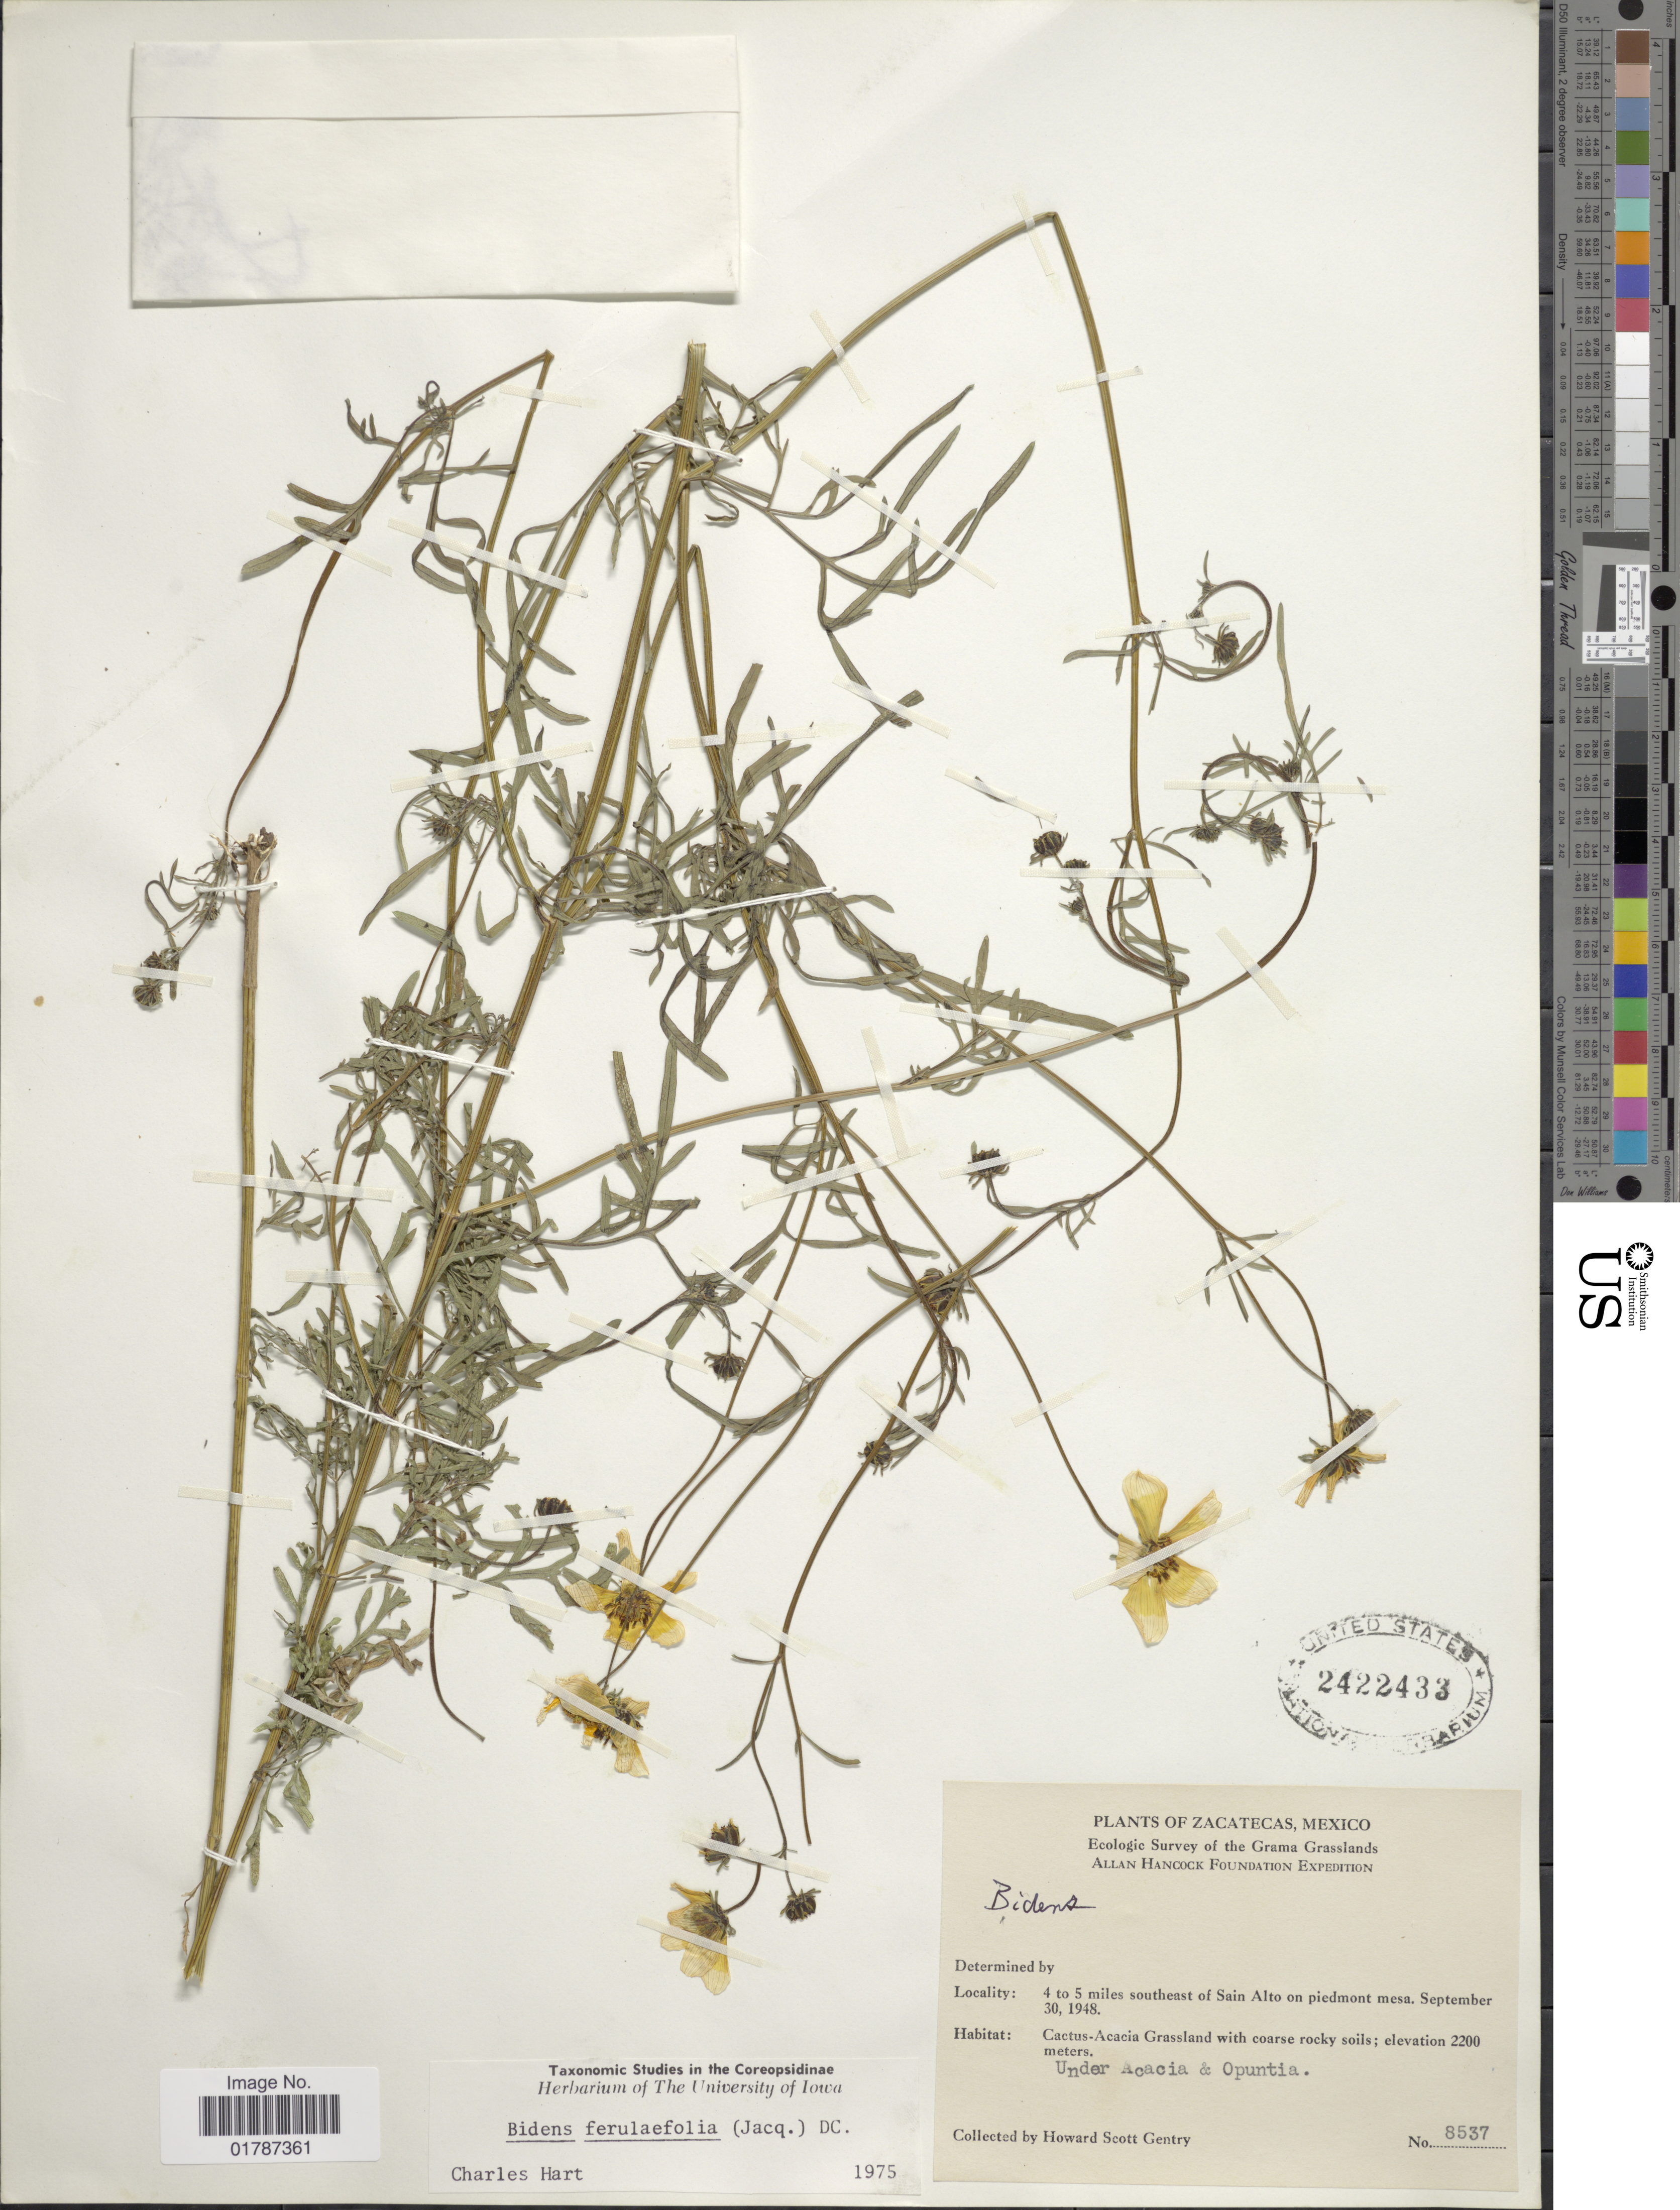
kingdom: Plantae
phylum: Tracheophyta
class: Magnoliopsida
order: Asterales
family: Asteraceae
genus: Bidens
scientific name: Bidens ferulaefolia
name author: (Jacq.) DC.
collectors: H. S. Gentry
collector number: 8537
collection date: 1948-09-30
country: Mexico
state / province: Zacatecas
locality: Zacatecas, Mexico, 4 to 5 miles southeast of Sain Alto on piedmont mesa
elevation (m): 2200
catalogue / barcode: US 2422433